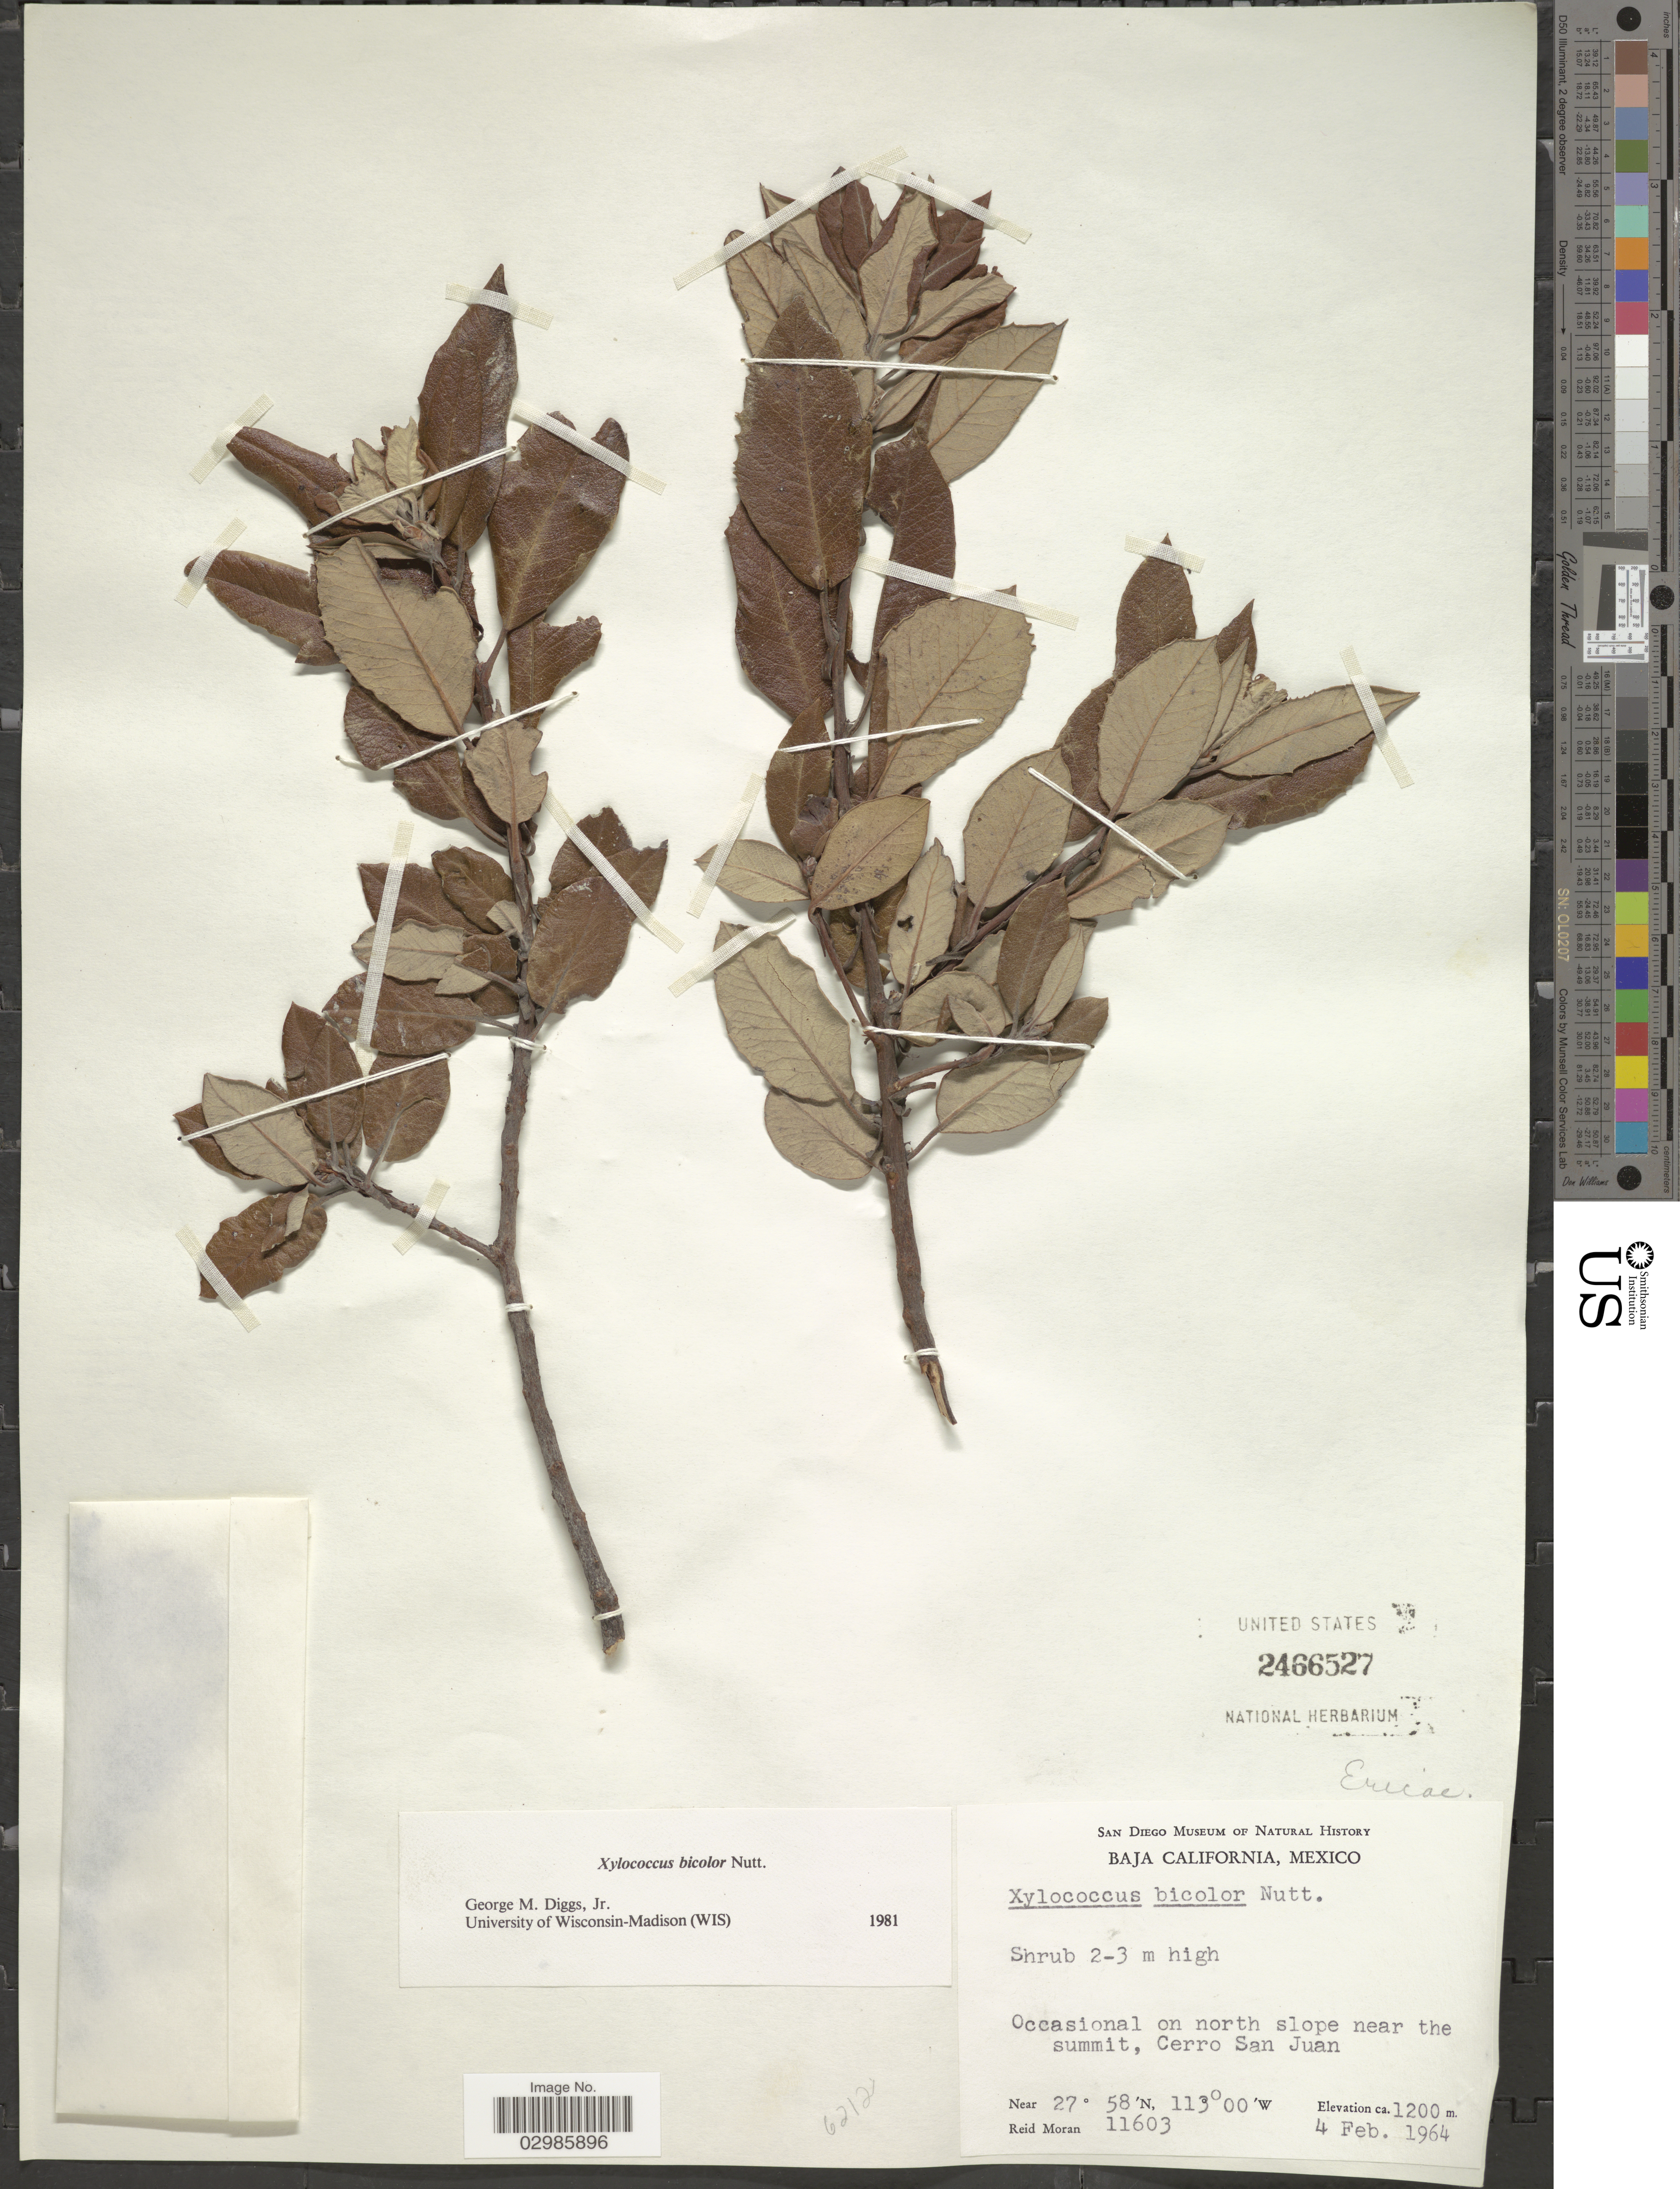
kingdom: Plantae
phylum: Tracheophyta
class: Magnoliopsida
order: Ericales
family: Ericaceae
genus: Xylococcus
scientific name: Xylococcus bicolor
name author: Nutt.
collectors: R. V. Moran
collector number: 11603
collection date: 1964-02-04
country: Mexico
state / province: Baja California Sur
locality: On north slope near the summit, Cerro San Juan.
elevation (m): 1200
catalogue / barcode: US 2466527